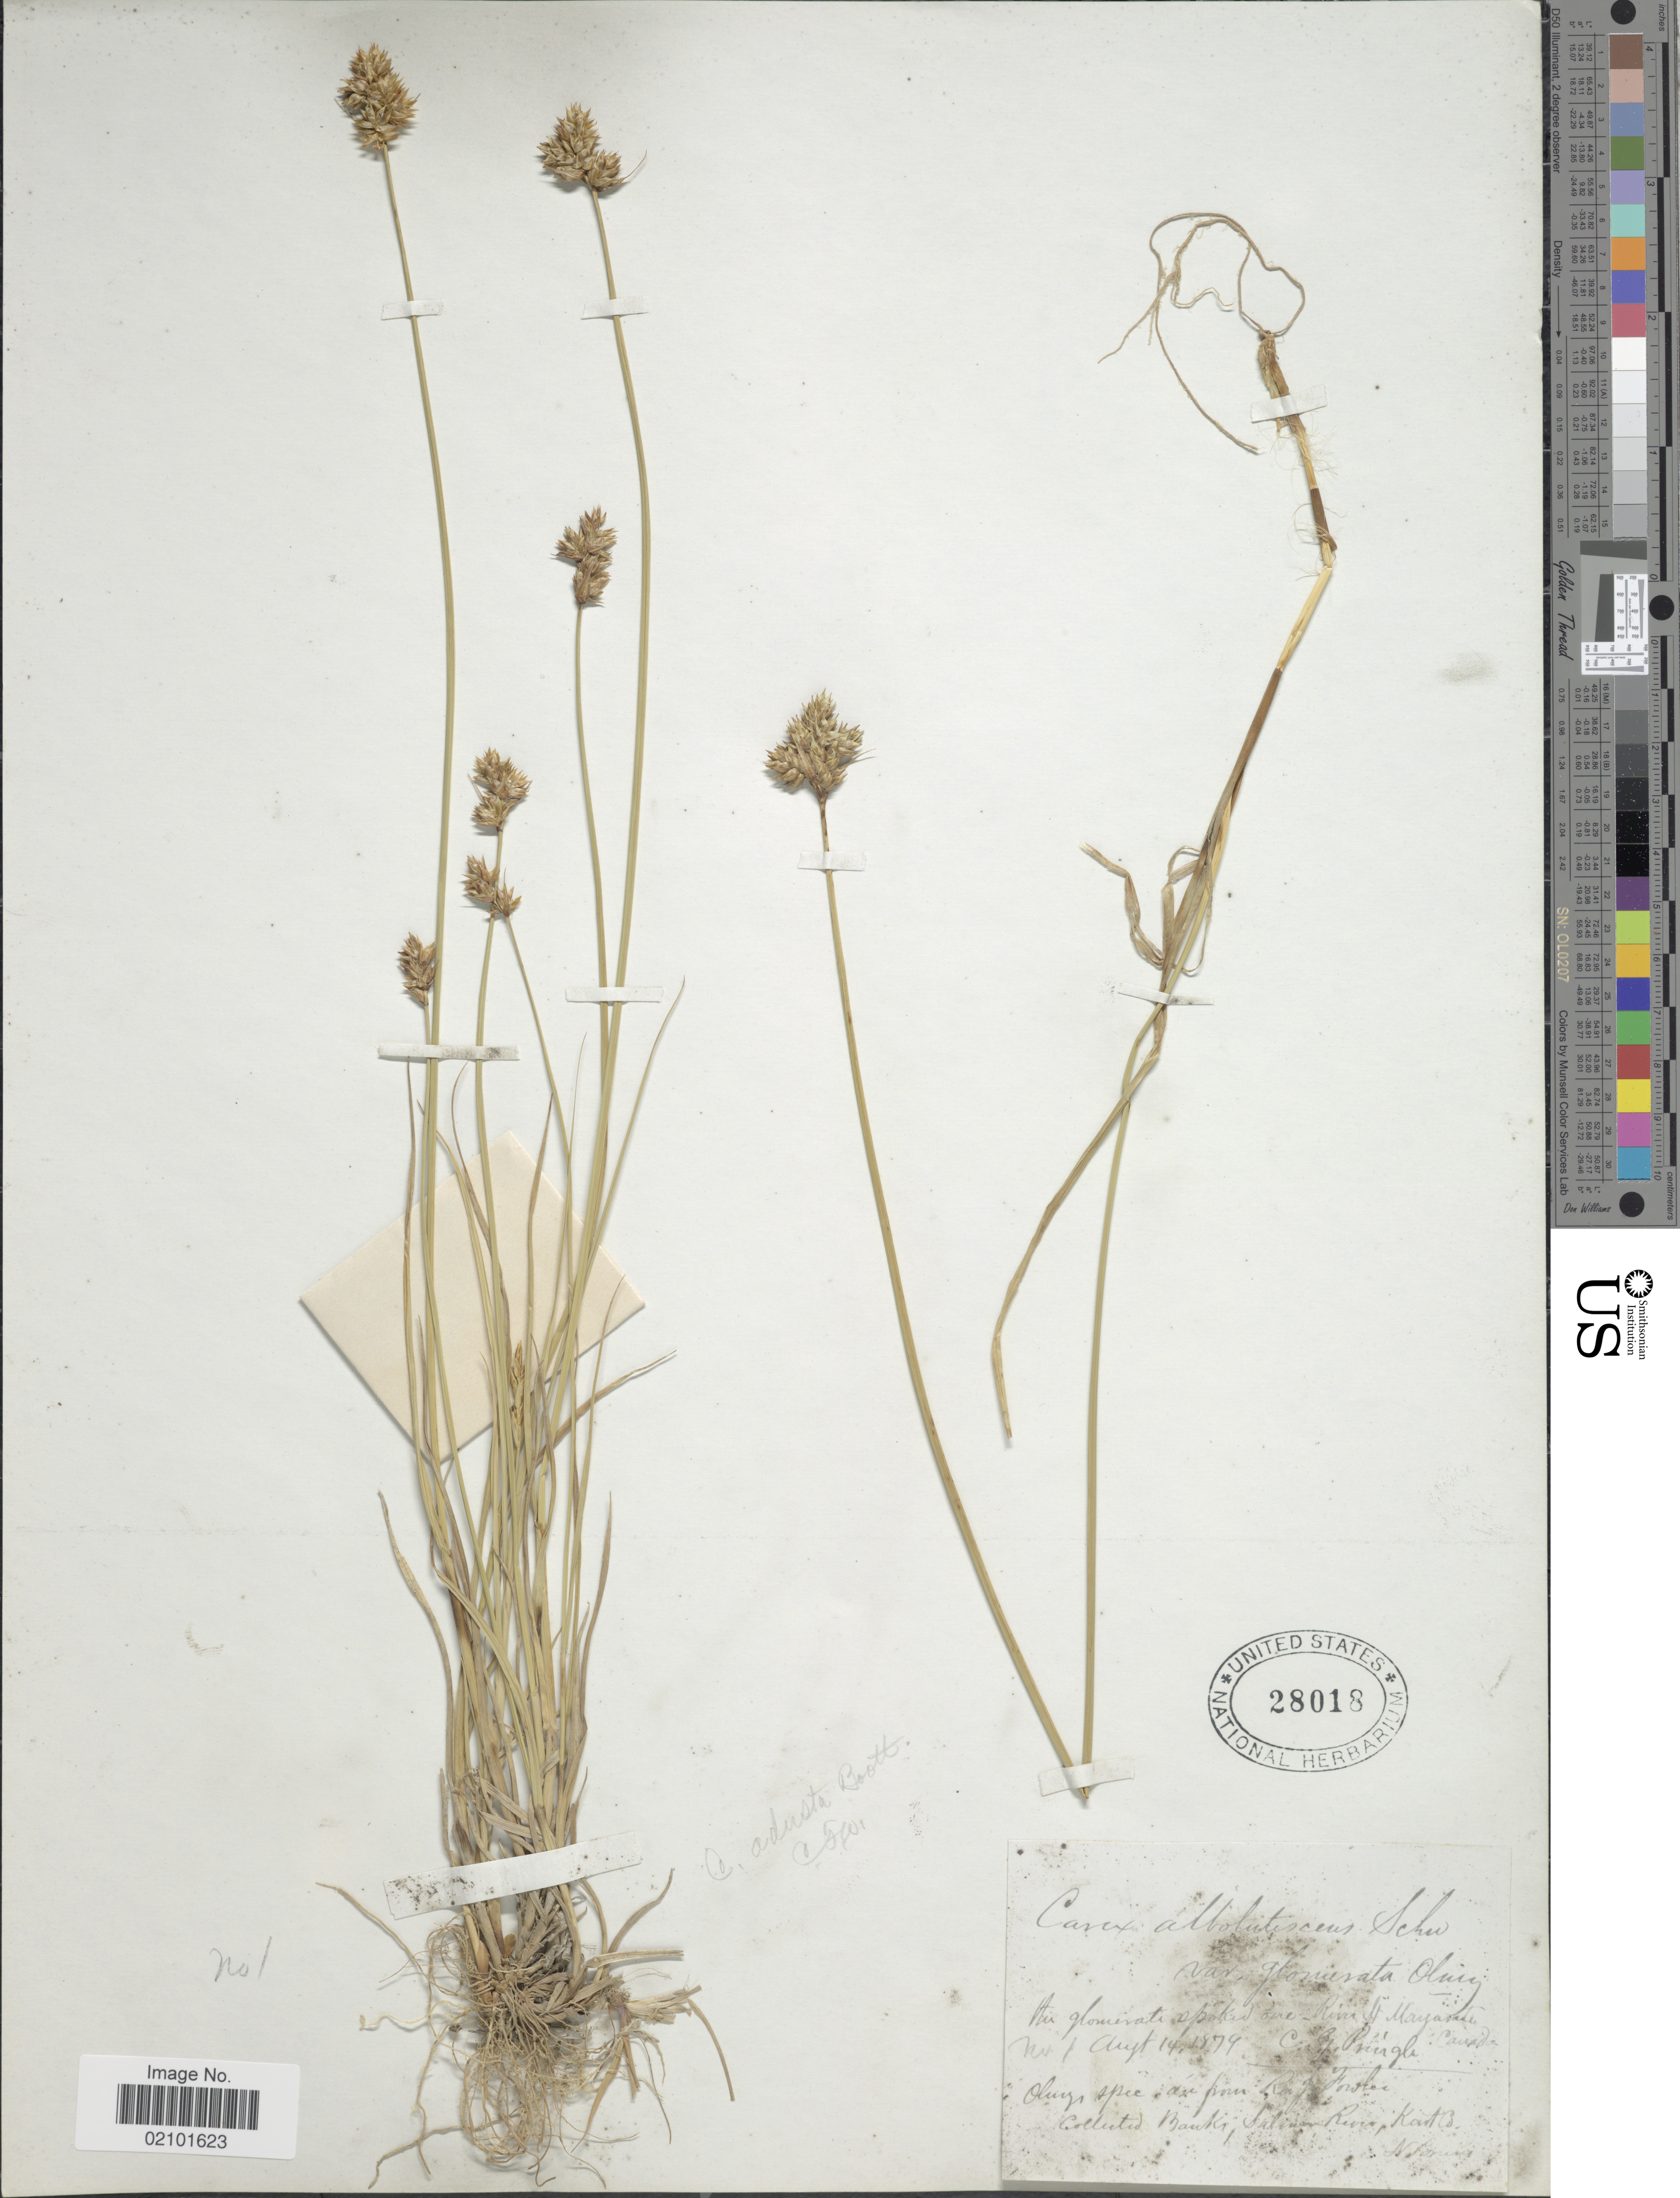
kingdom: Plantae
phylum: Tracheophyta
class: Liliopsida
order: Poales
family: Cyperaceae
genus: Carex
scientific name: Carex adusta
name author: Boott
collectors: C. G. Pringle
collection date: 1874-08-14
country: Canada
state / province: Quebec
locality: River St. Marguerite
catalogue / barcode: US 28018